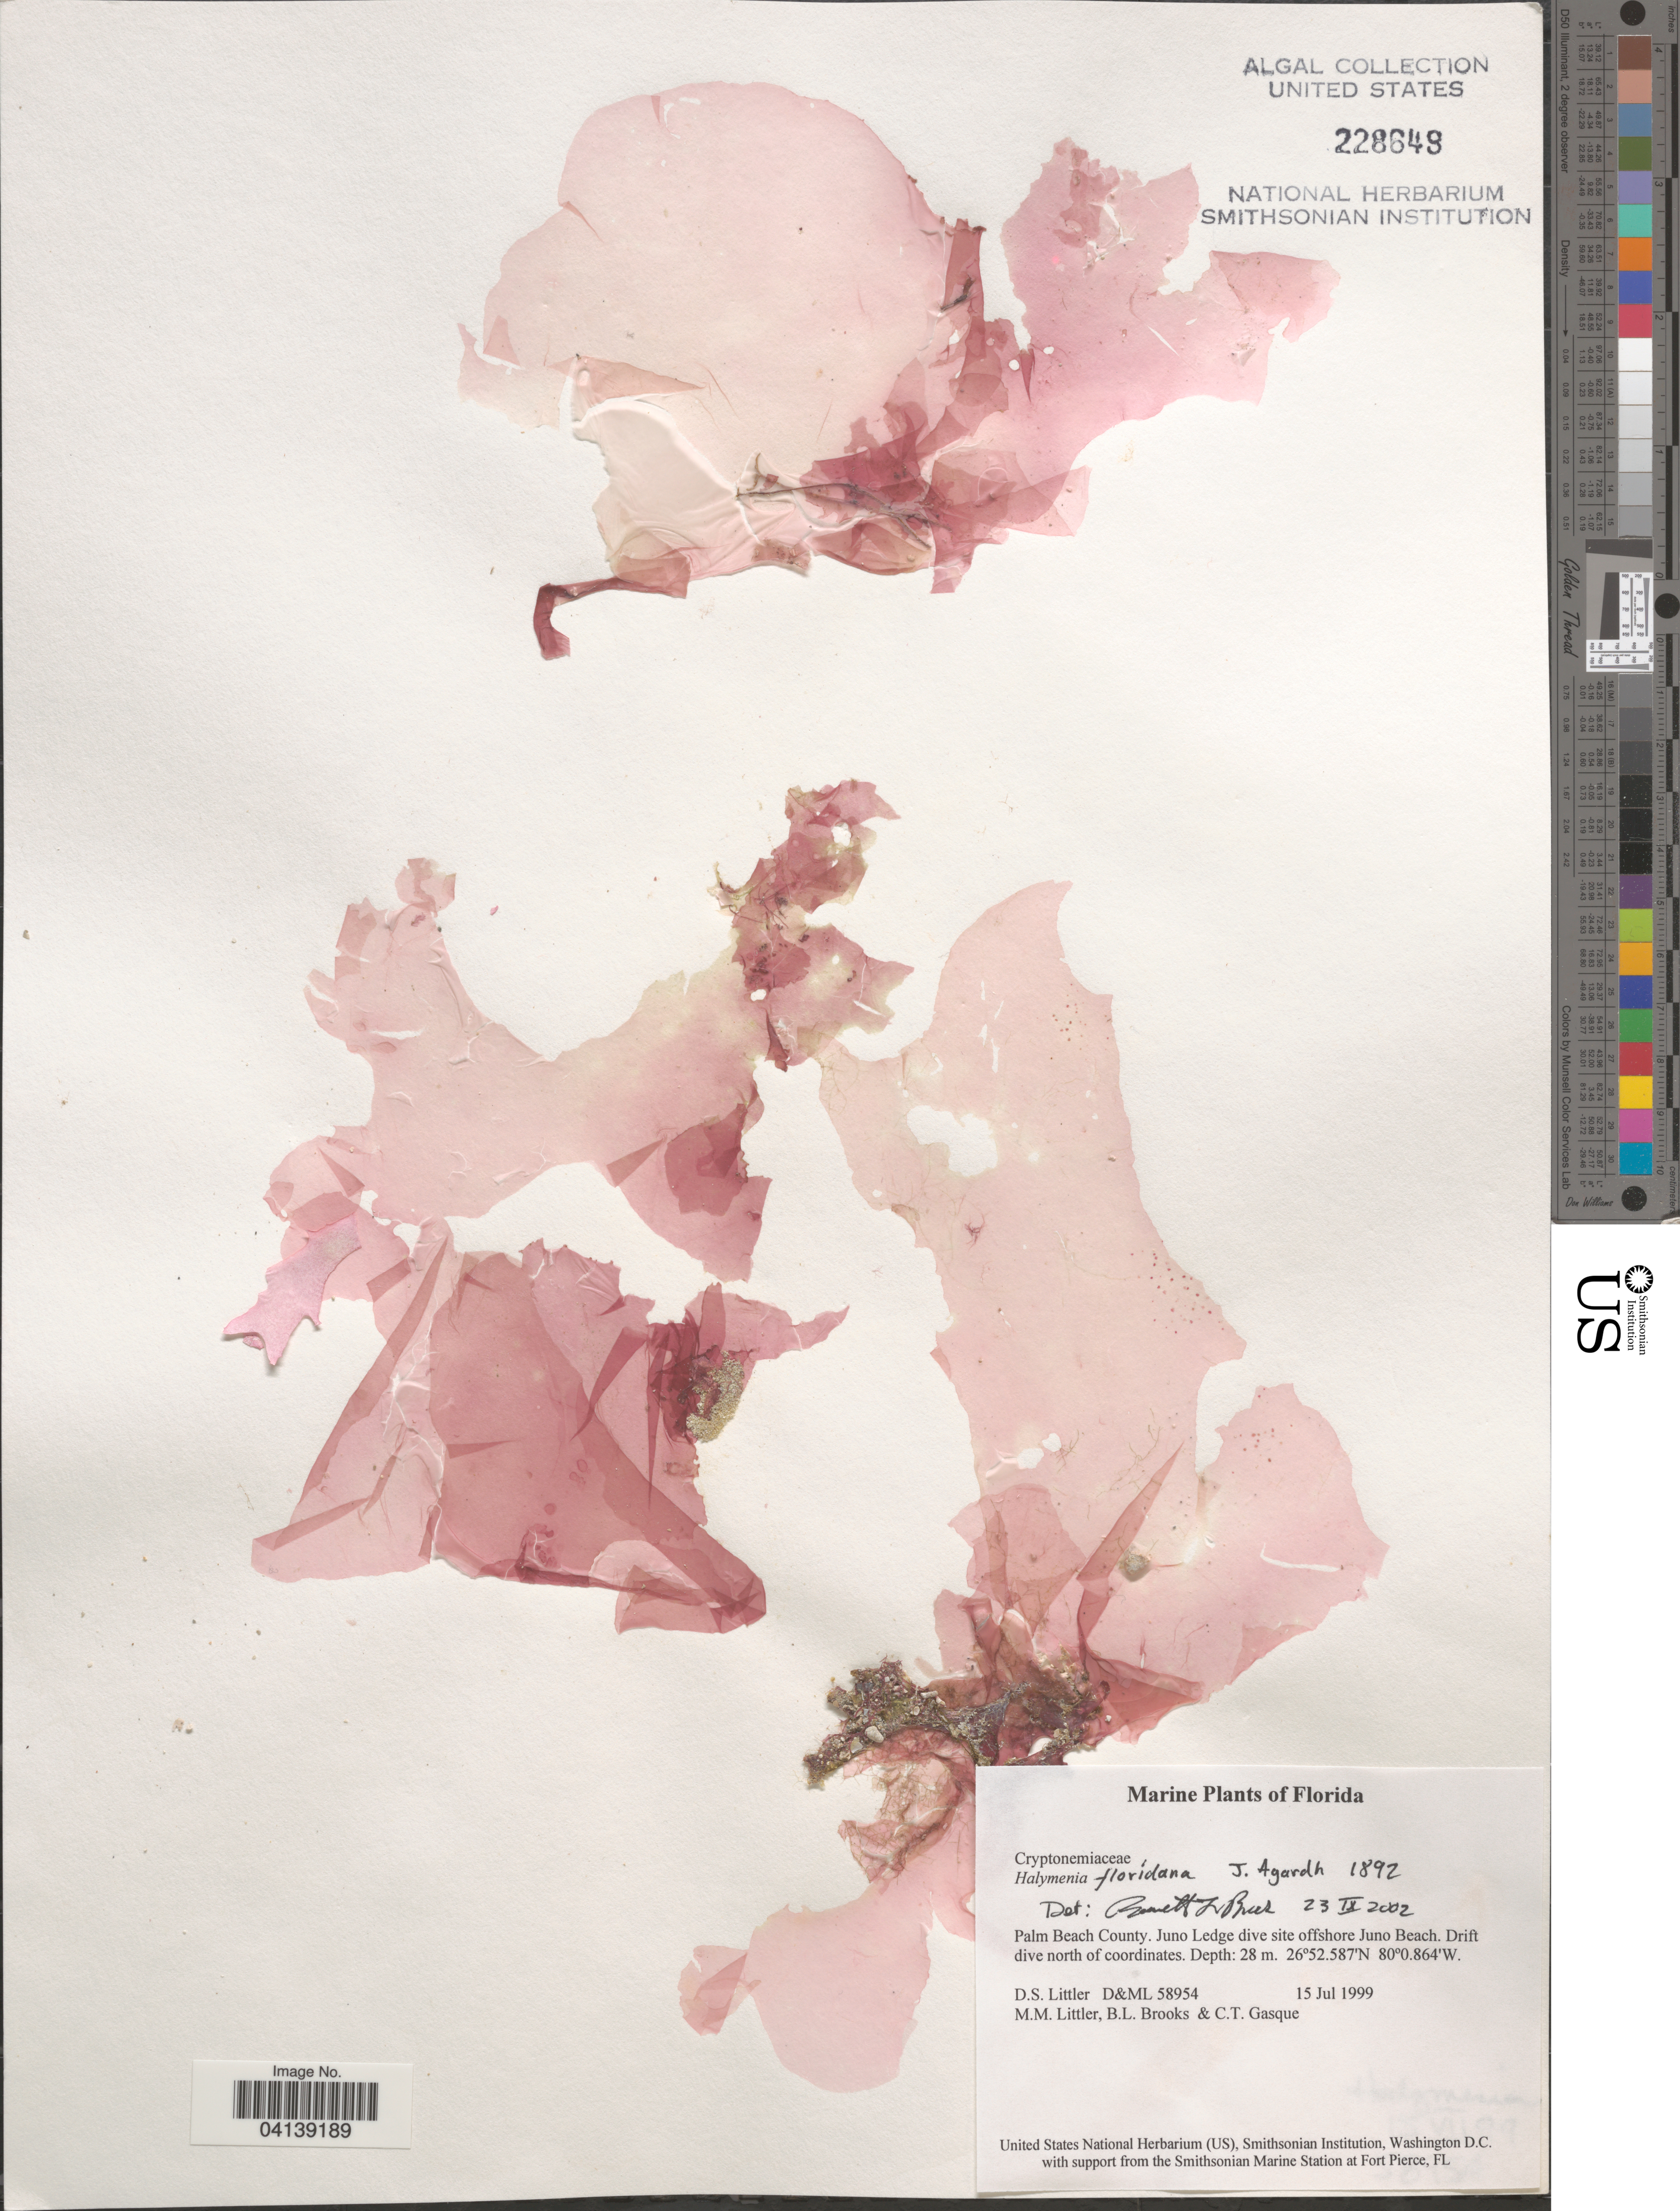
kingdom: Plantae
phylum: Rhodophyta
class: Florideophyceae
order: Halymeniales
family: Halymeniaceae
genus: Halymenia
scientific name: Halymenia floridana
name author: J. Agardh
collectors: D. S. Littler, B. Brooks & C. Gasque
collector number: D&ML58954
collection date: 1999-07-15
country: United States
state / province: Florida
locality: Palm Beach County. Juno Ledge dive site offshore Juno Beach. Drift dive north of coordinates.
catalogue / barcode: US 228649